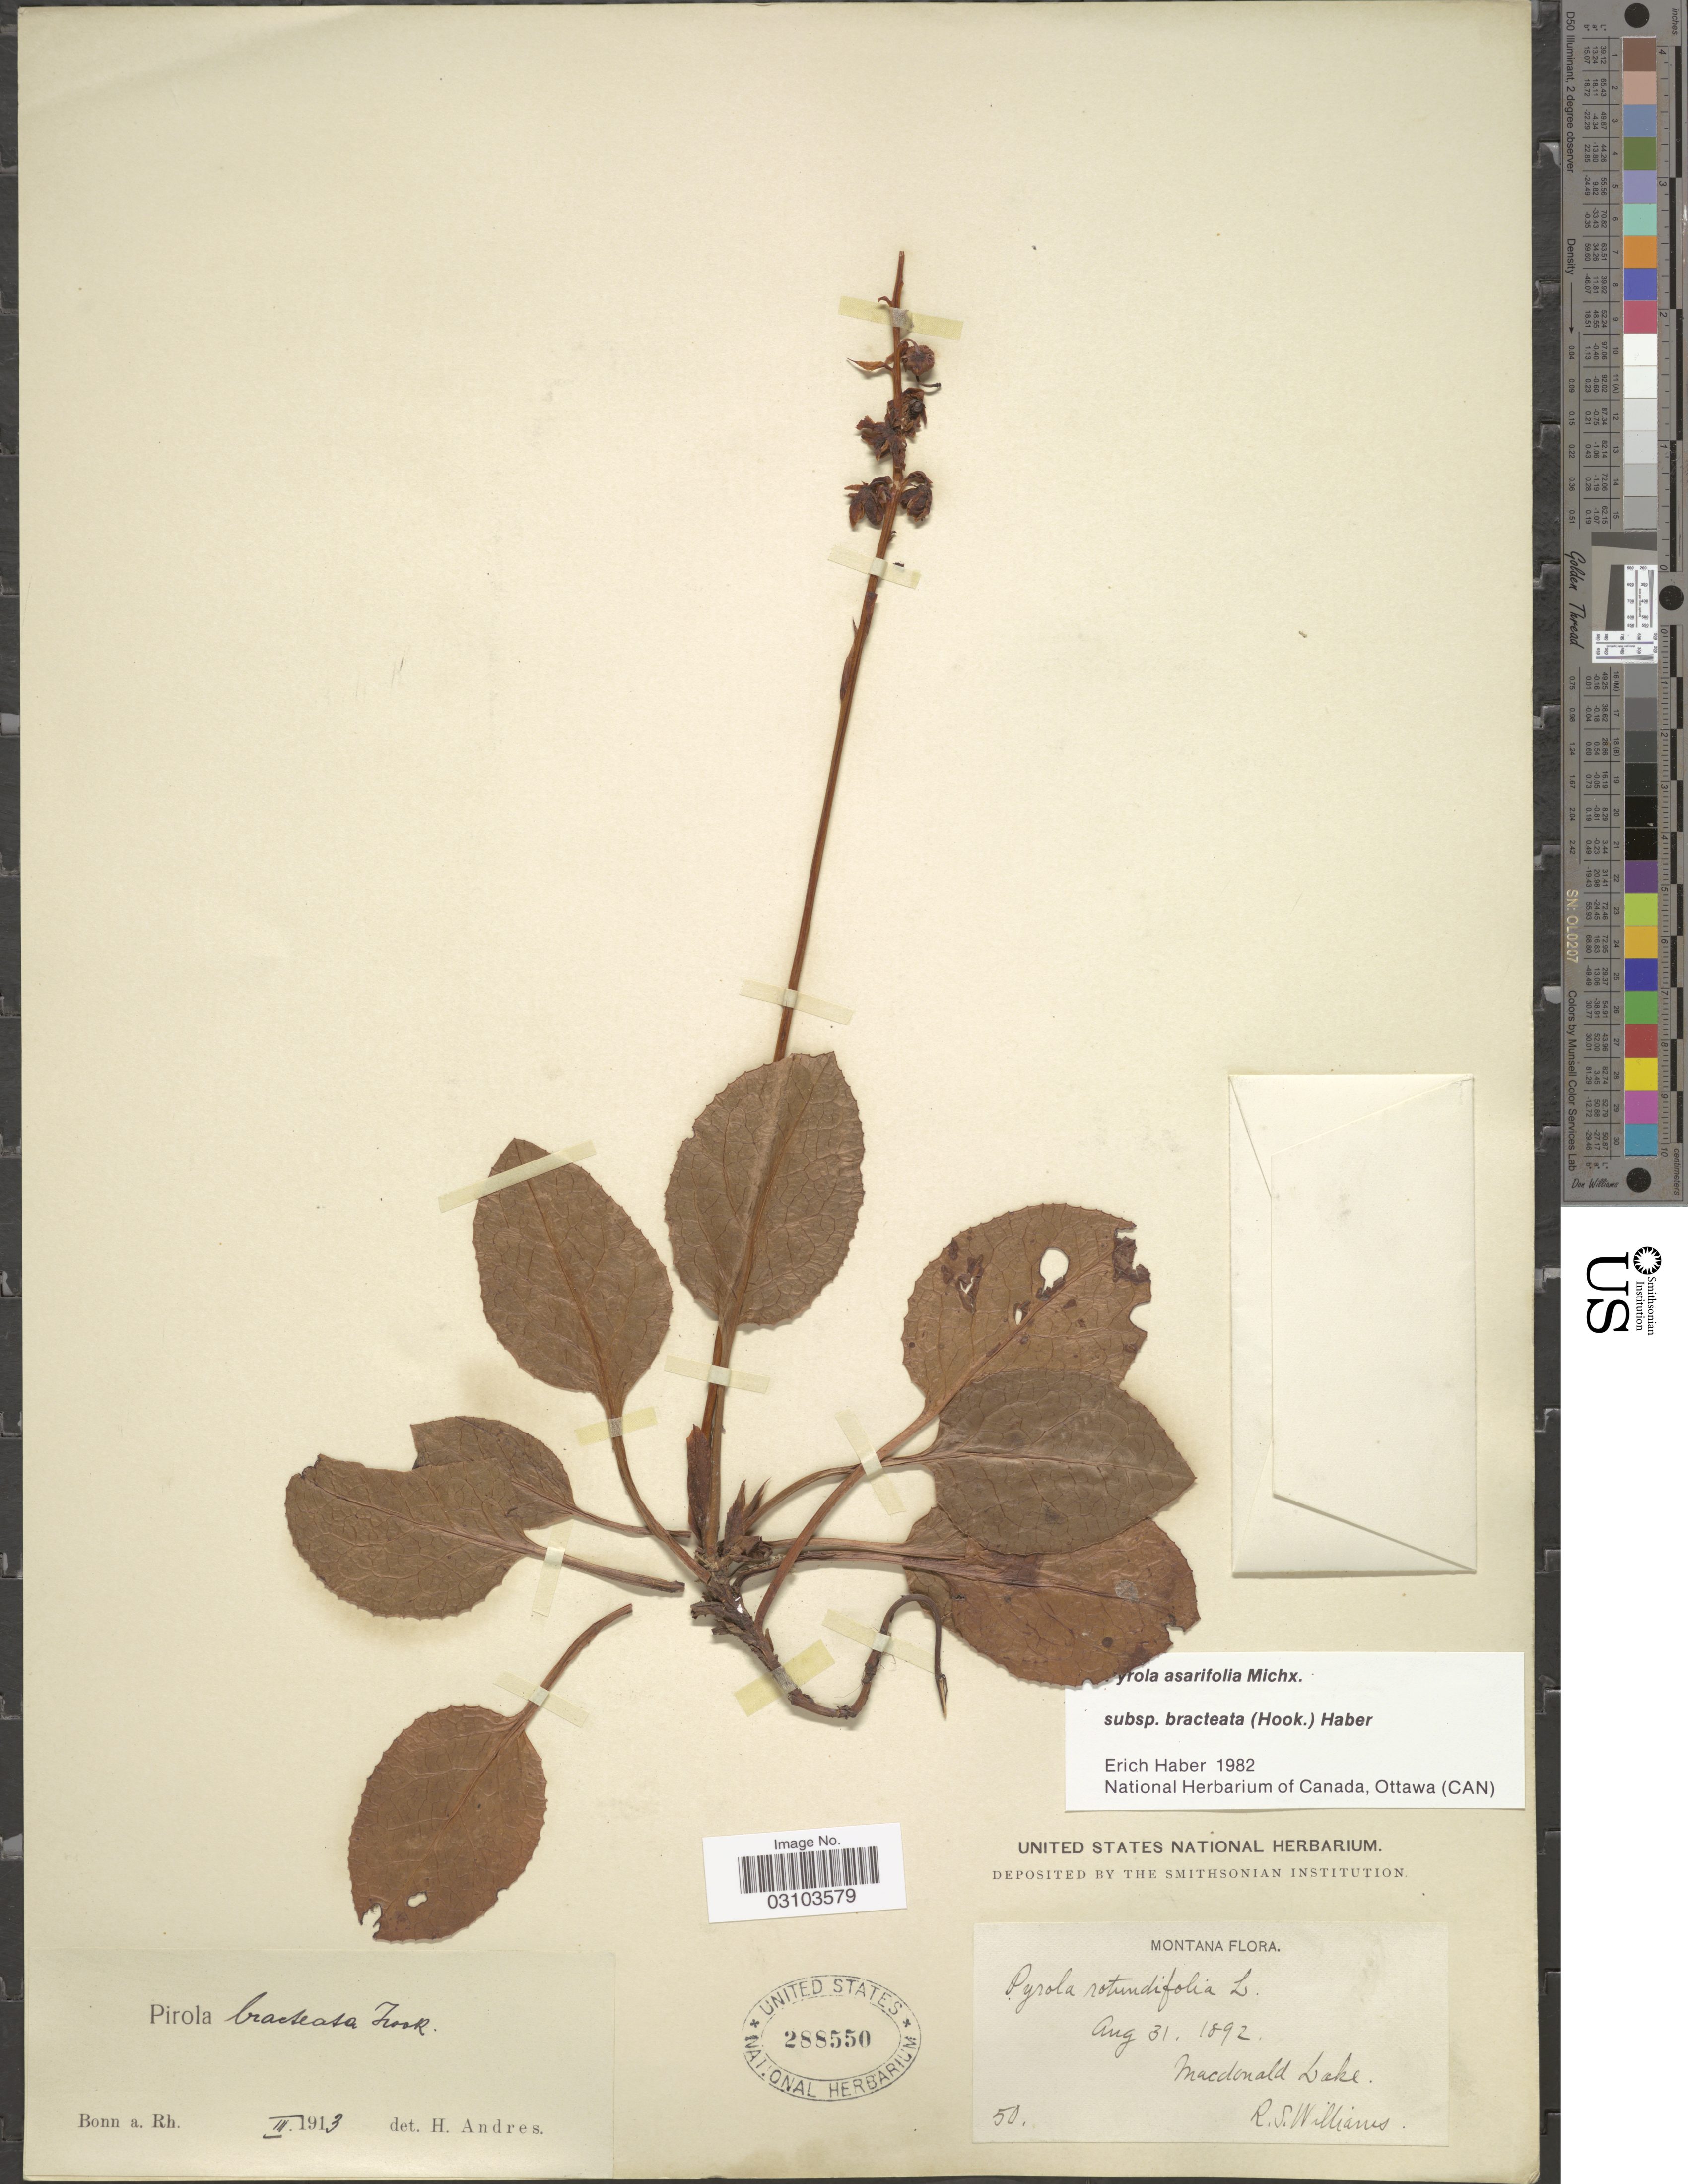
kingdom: Plantae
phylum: Tracheophyta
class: Magnoliopsida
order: Ericales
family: Ericaceae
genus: Pyrola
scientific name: Pyrola asarifolia subsp. bracteata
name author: (Hook.) Haber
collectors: R. S. Williams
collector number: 50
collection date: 1892-08-31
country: United States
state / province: Montana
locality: Macdonald Lake.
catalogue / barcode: US 288550